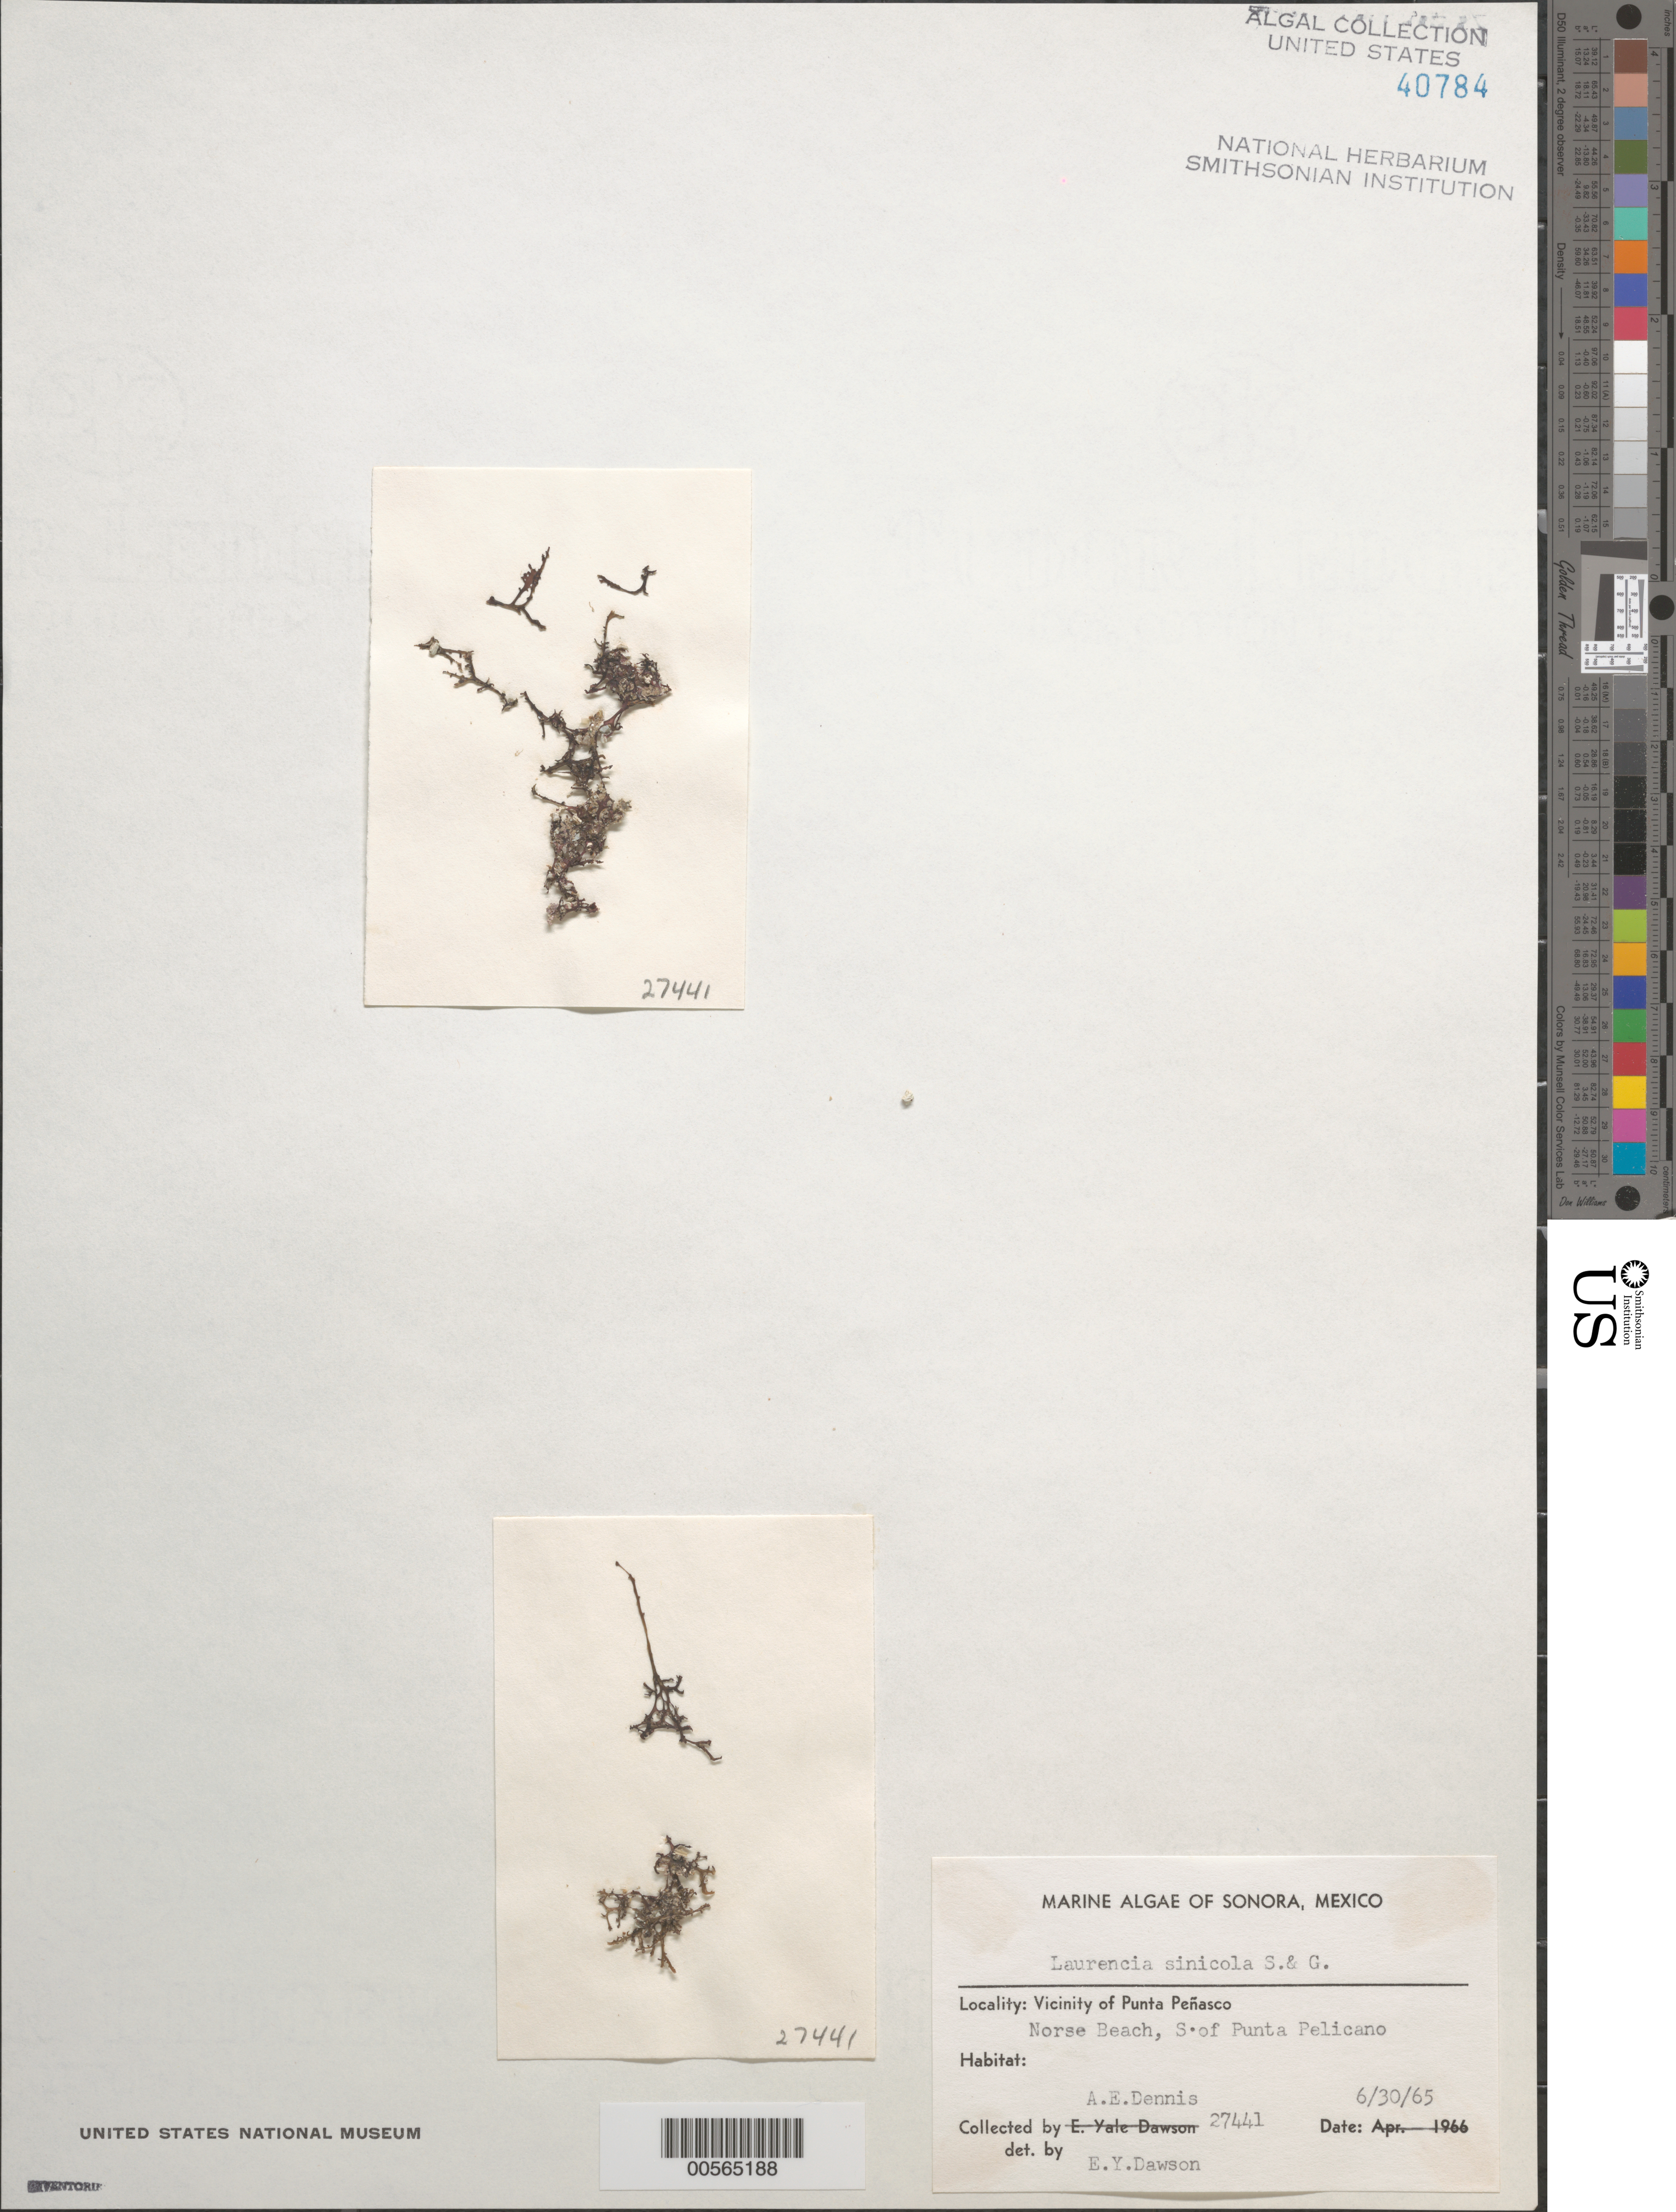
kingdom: Plantae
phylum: Rhodophyta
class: Florideophyceae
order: Ceramiales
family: Rhodomelaceae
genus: Osmundea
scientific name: Osmundea sinicola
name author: (Setchell & N.L. Gardner) K.W. Nam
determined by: Algae name updating Project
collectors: A. Dennis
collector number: EYD 27441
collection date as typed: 30 Jun 1965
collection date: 1965-06-30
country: Mexico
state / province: Sonora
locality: Norse Beach, south of Punta Pelicano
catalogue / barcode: US 40784